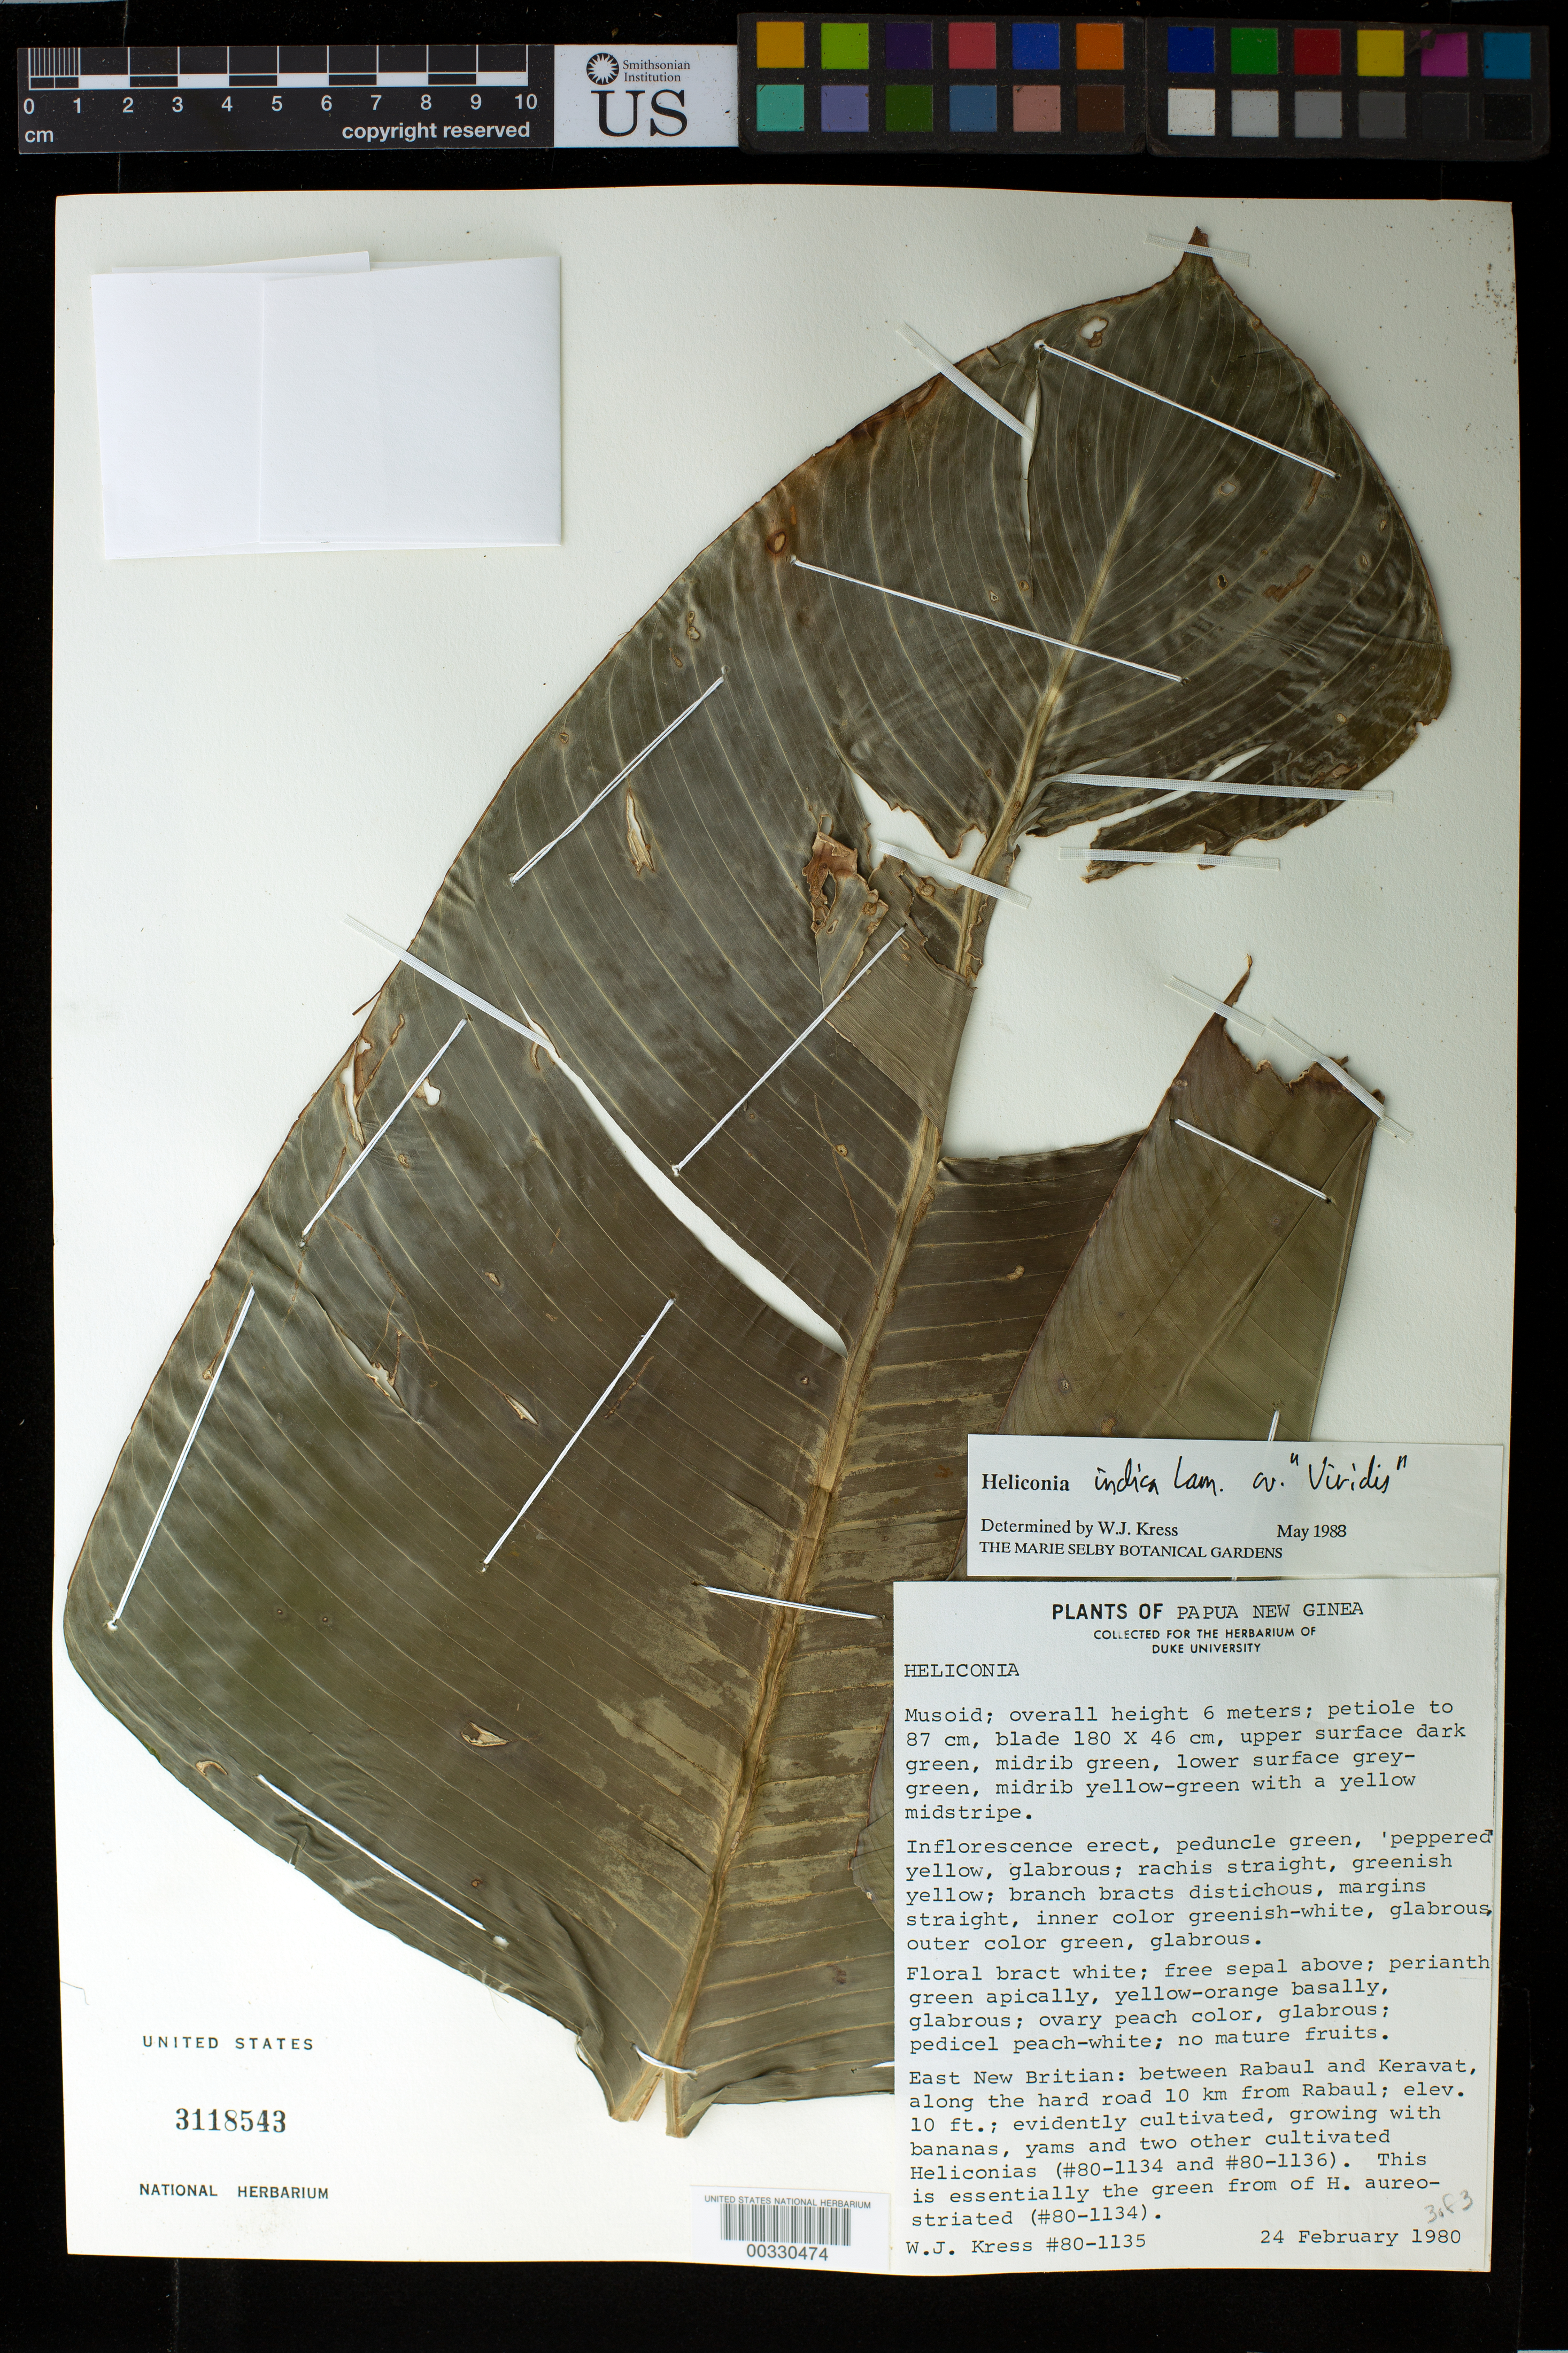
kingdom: Plantae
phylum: Tracheophyta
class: Liliopsida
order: Zingiberales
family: Heliconiaceae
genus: Heliconia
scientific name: Heliconia indica 'Viridis'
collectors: W. J. Kress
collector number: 80-1135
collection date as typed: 24 Feb 1980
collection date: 1980-02-24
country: Papua New Guinea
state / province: East New Britain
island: New Britain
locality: Between rabaul and keravat, along the hard road 10 km from rabaul. bismark archipelago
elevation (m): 3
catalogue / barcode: US 3118543